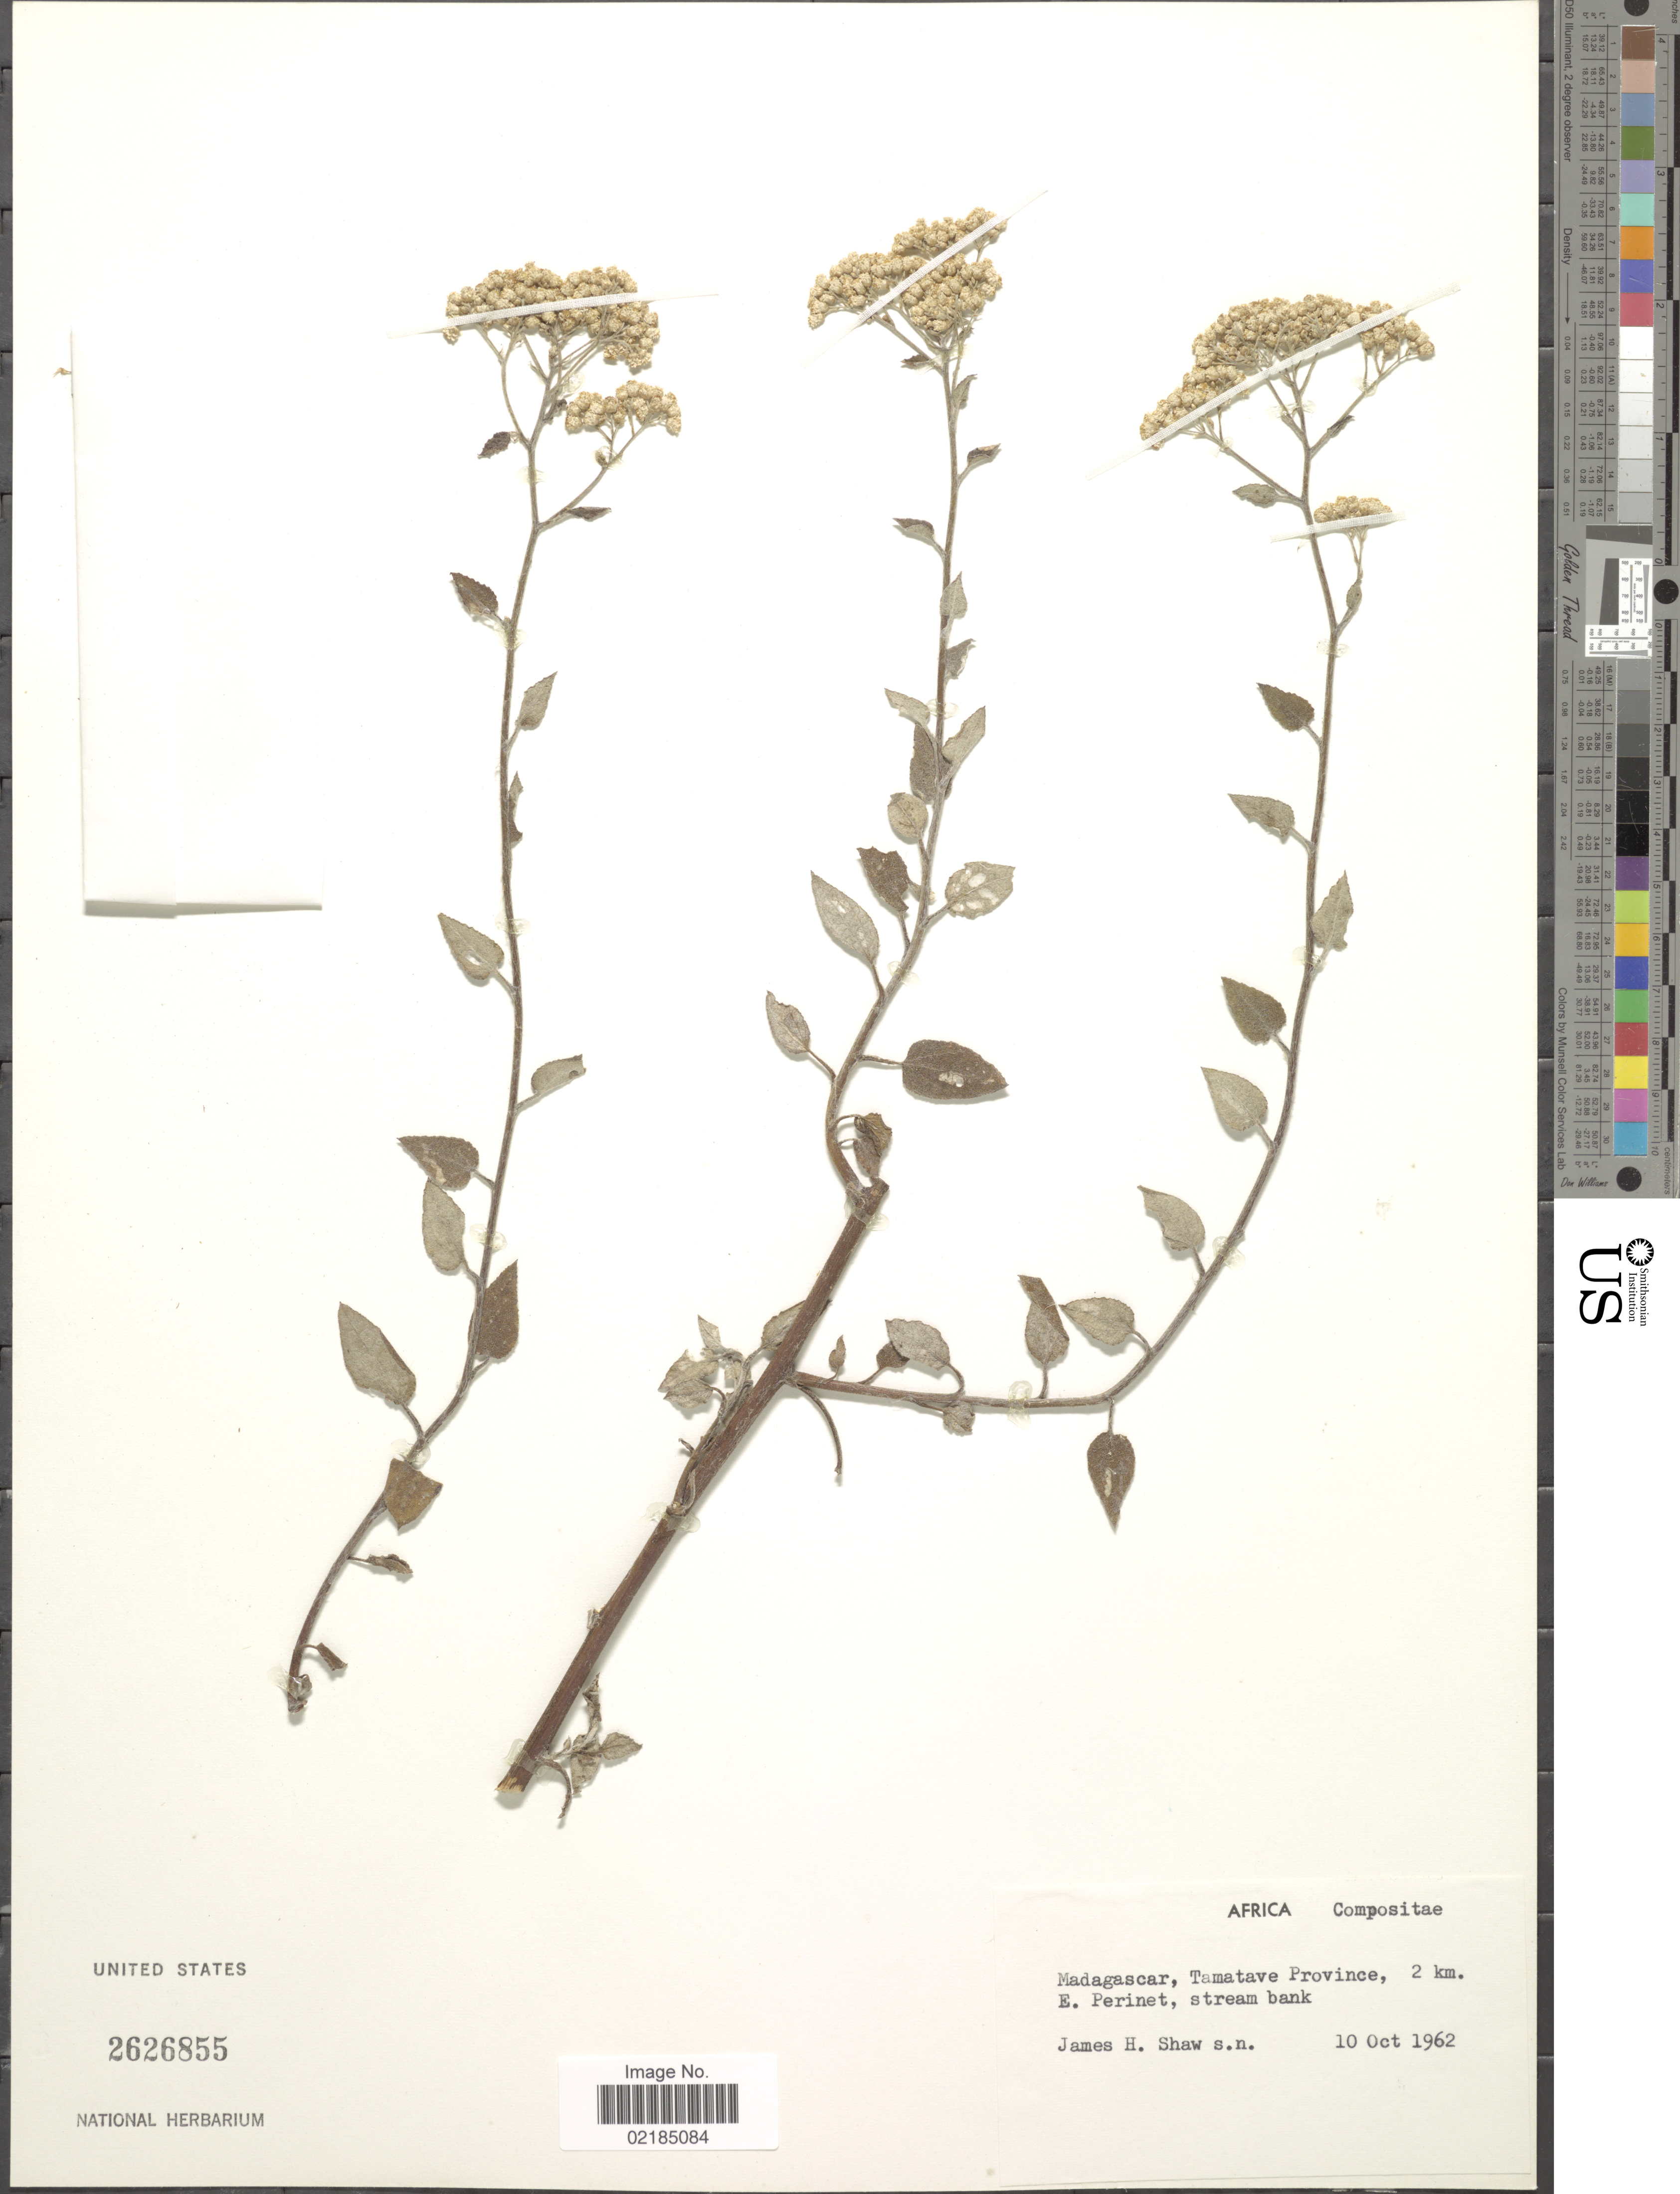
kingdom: Plantae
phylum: Tracheophyta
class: Magnoliopsida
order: Asterales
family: Asteraceae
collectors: J. H. Shaw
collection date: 1962-10-10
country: Madagascar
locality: Tamatave Province, 2 km. E. Perinet, stream bank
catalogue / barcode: US 2626855